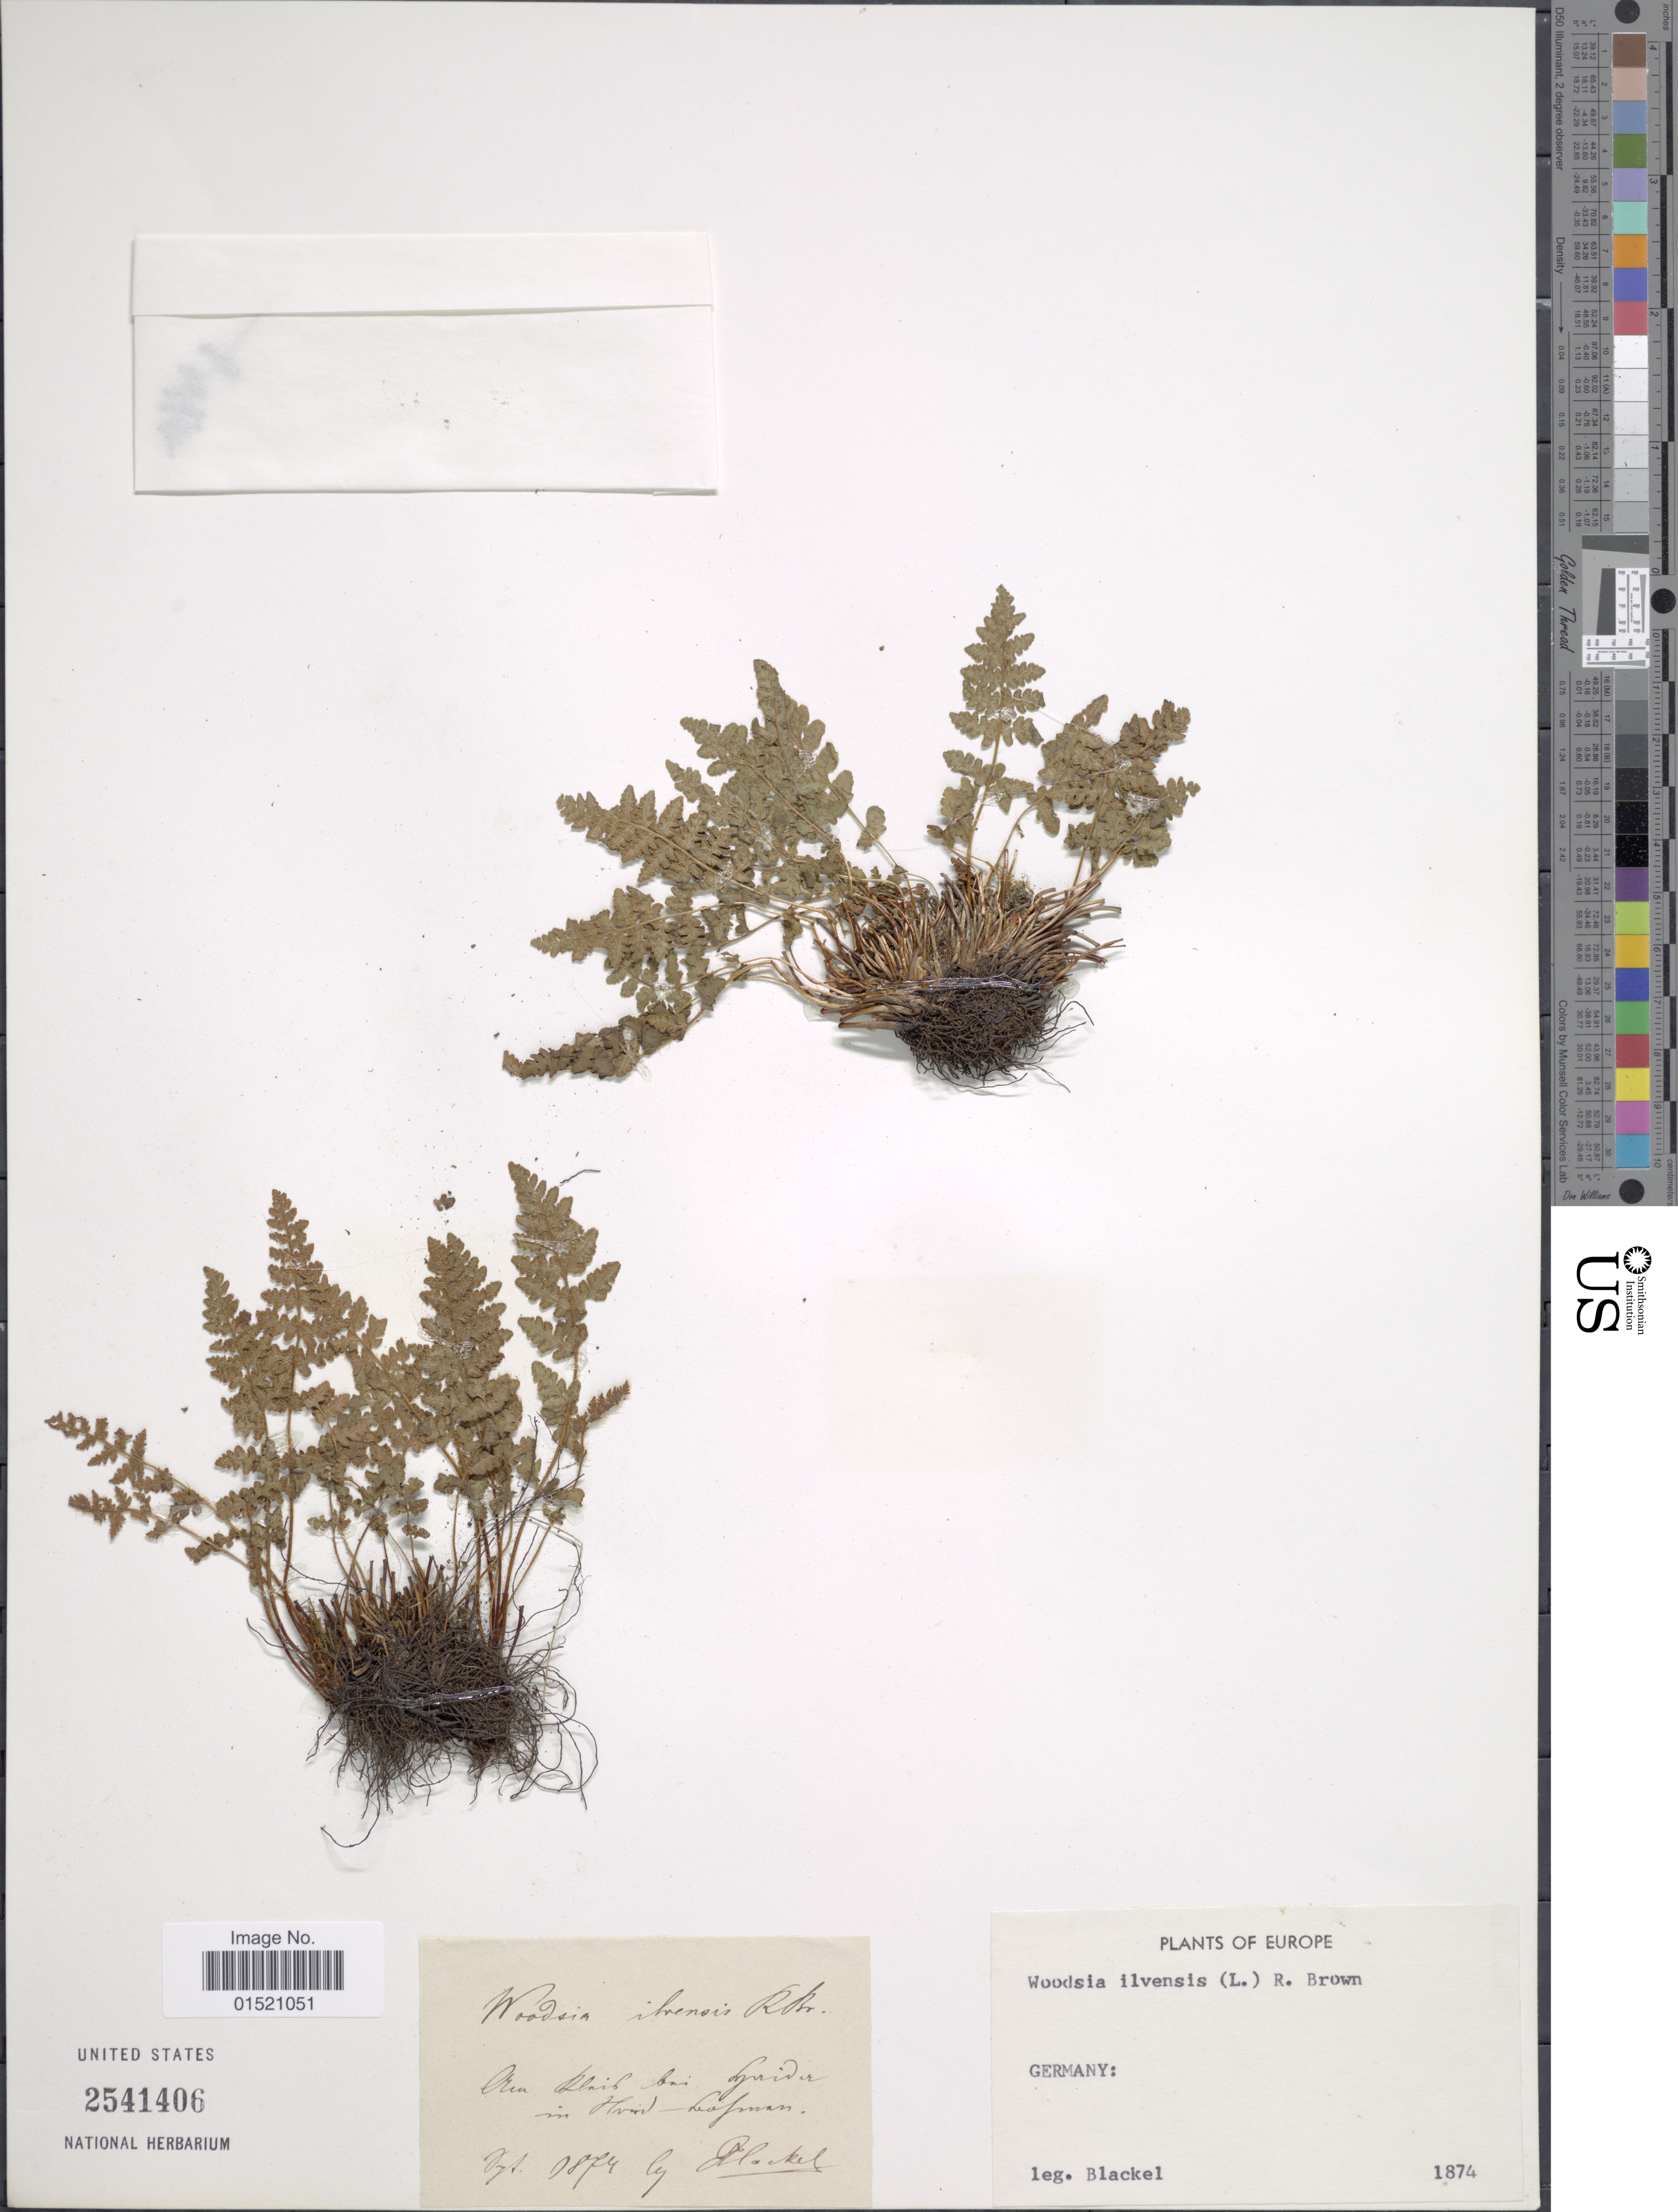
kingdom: Plantae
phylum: Tracheophyta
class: Polypodiopsida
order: Polypodiales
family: Woodsiaceae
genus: Woodsia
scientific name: Woodsia ilvensis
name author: (L.) R. Br.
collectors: Blackel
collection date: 1874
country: Germany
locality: Europe, Am [illegible text] bai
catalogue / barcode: US 2541406